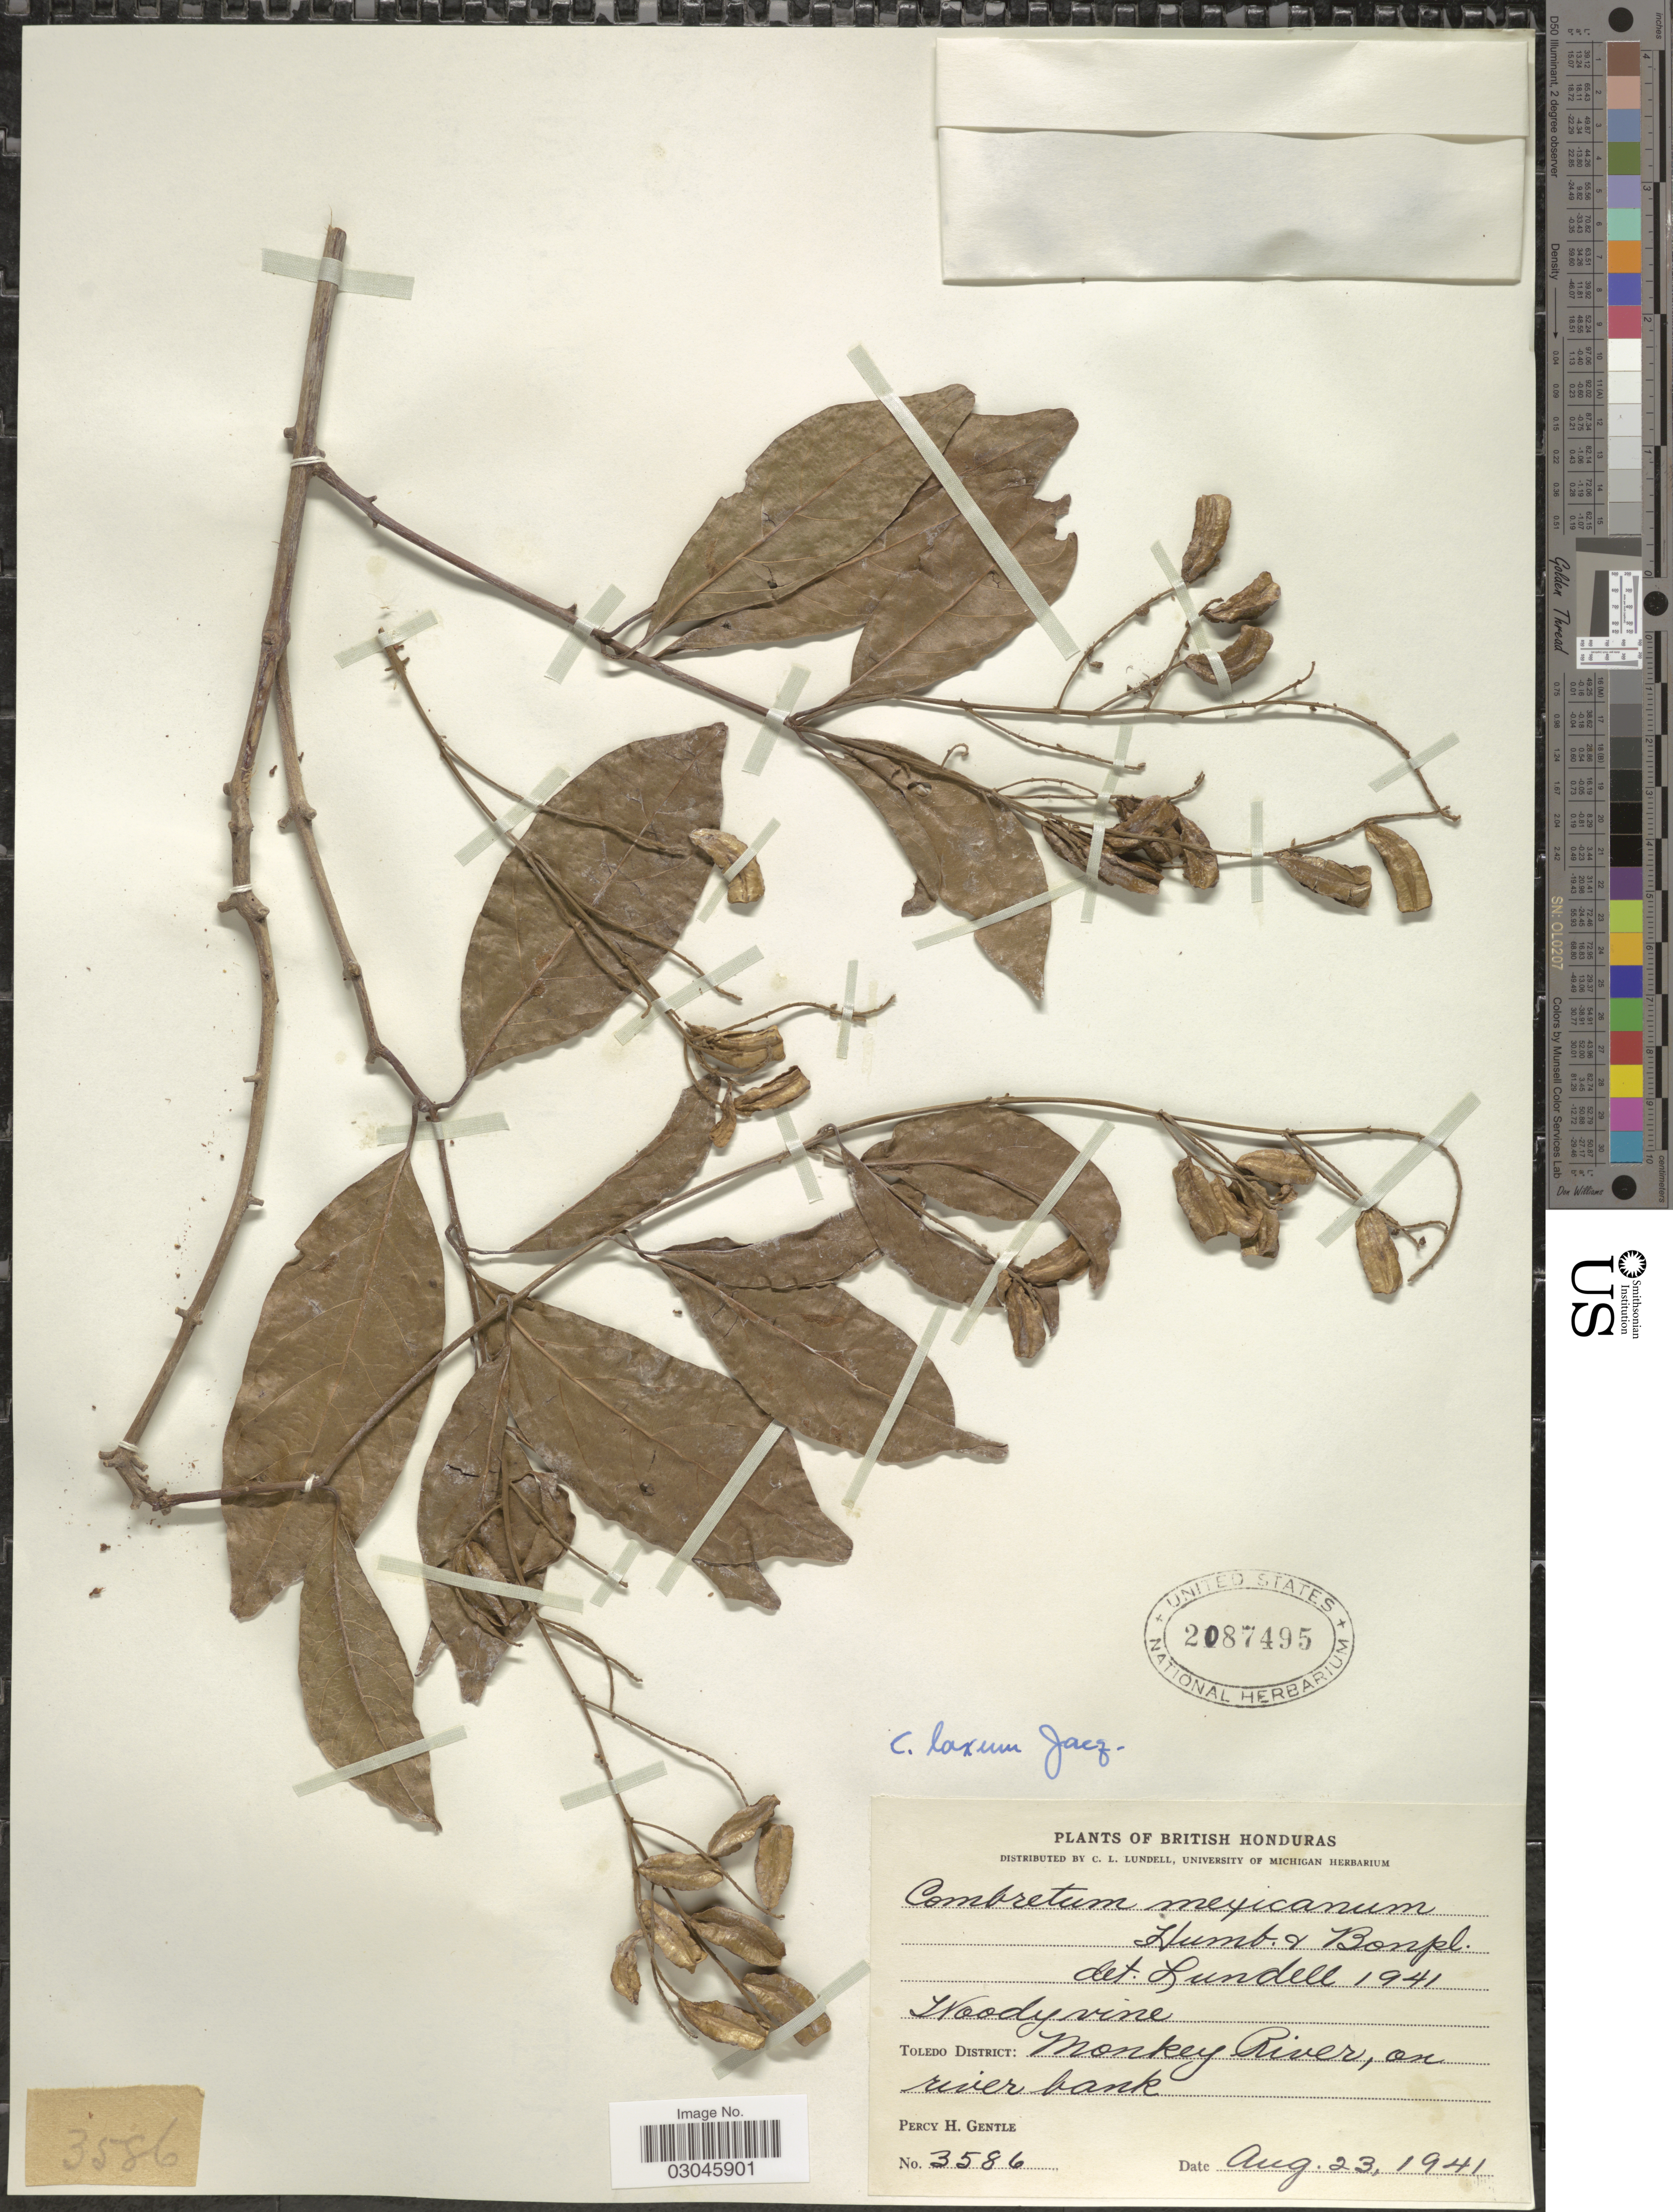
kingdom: Plantae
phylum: Tracheophyta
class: Magnoliopsida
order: Myrtales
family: Combretaceae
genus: Combretum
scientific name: Combretum laxum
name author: Jacq.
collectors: P. H. Gentle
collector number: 3586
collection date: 1941-08-23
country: Belize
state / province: Toledo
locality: British Honduras. Toledo District: Monkey River, on river bank.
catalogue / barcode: US 2087495